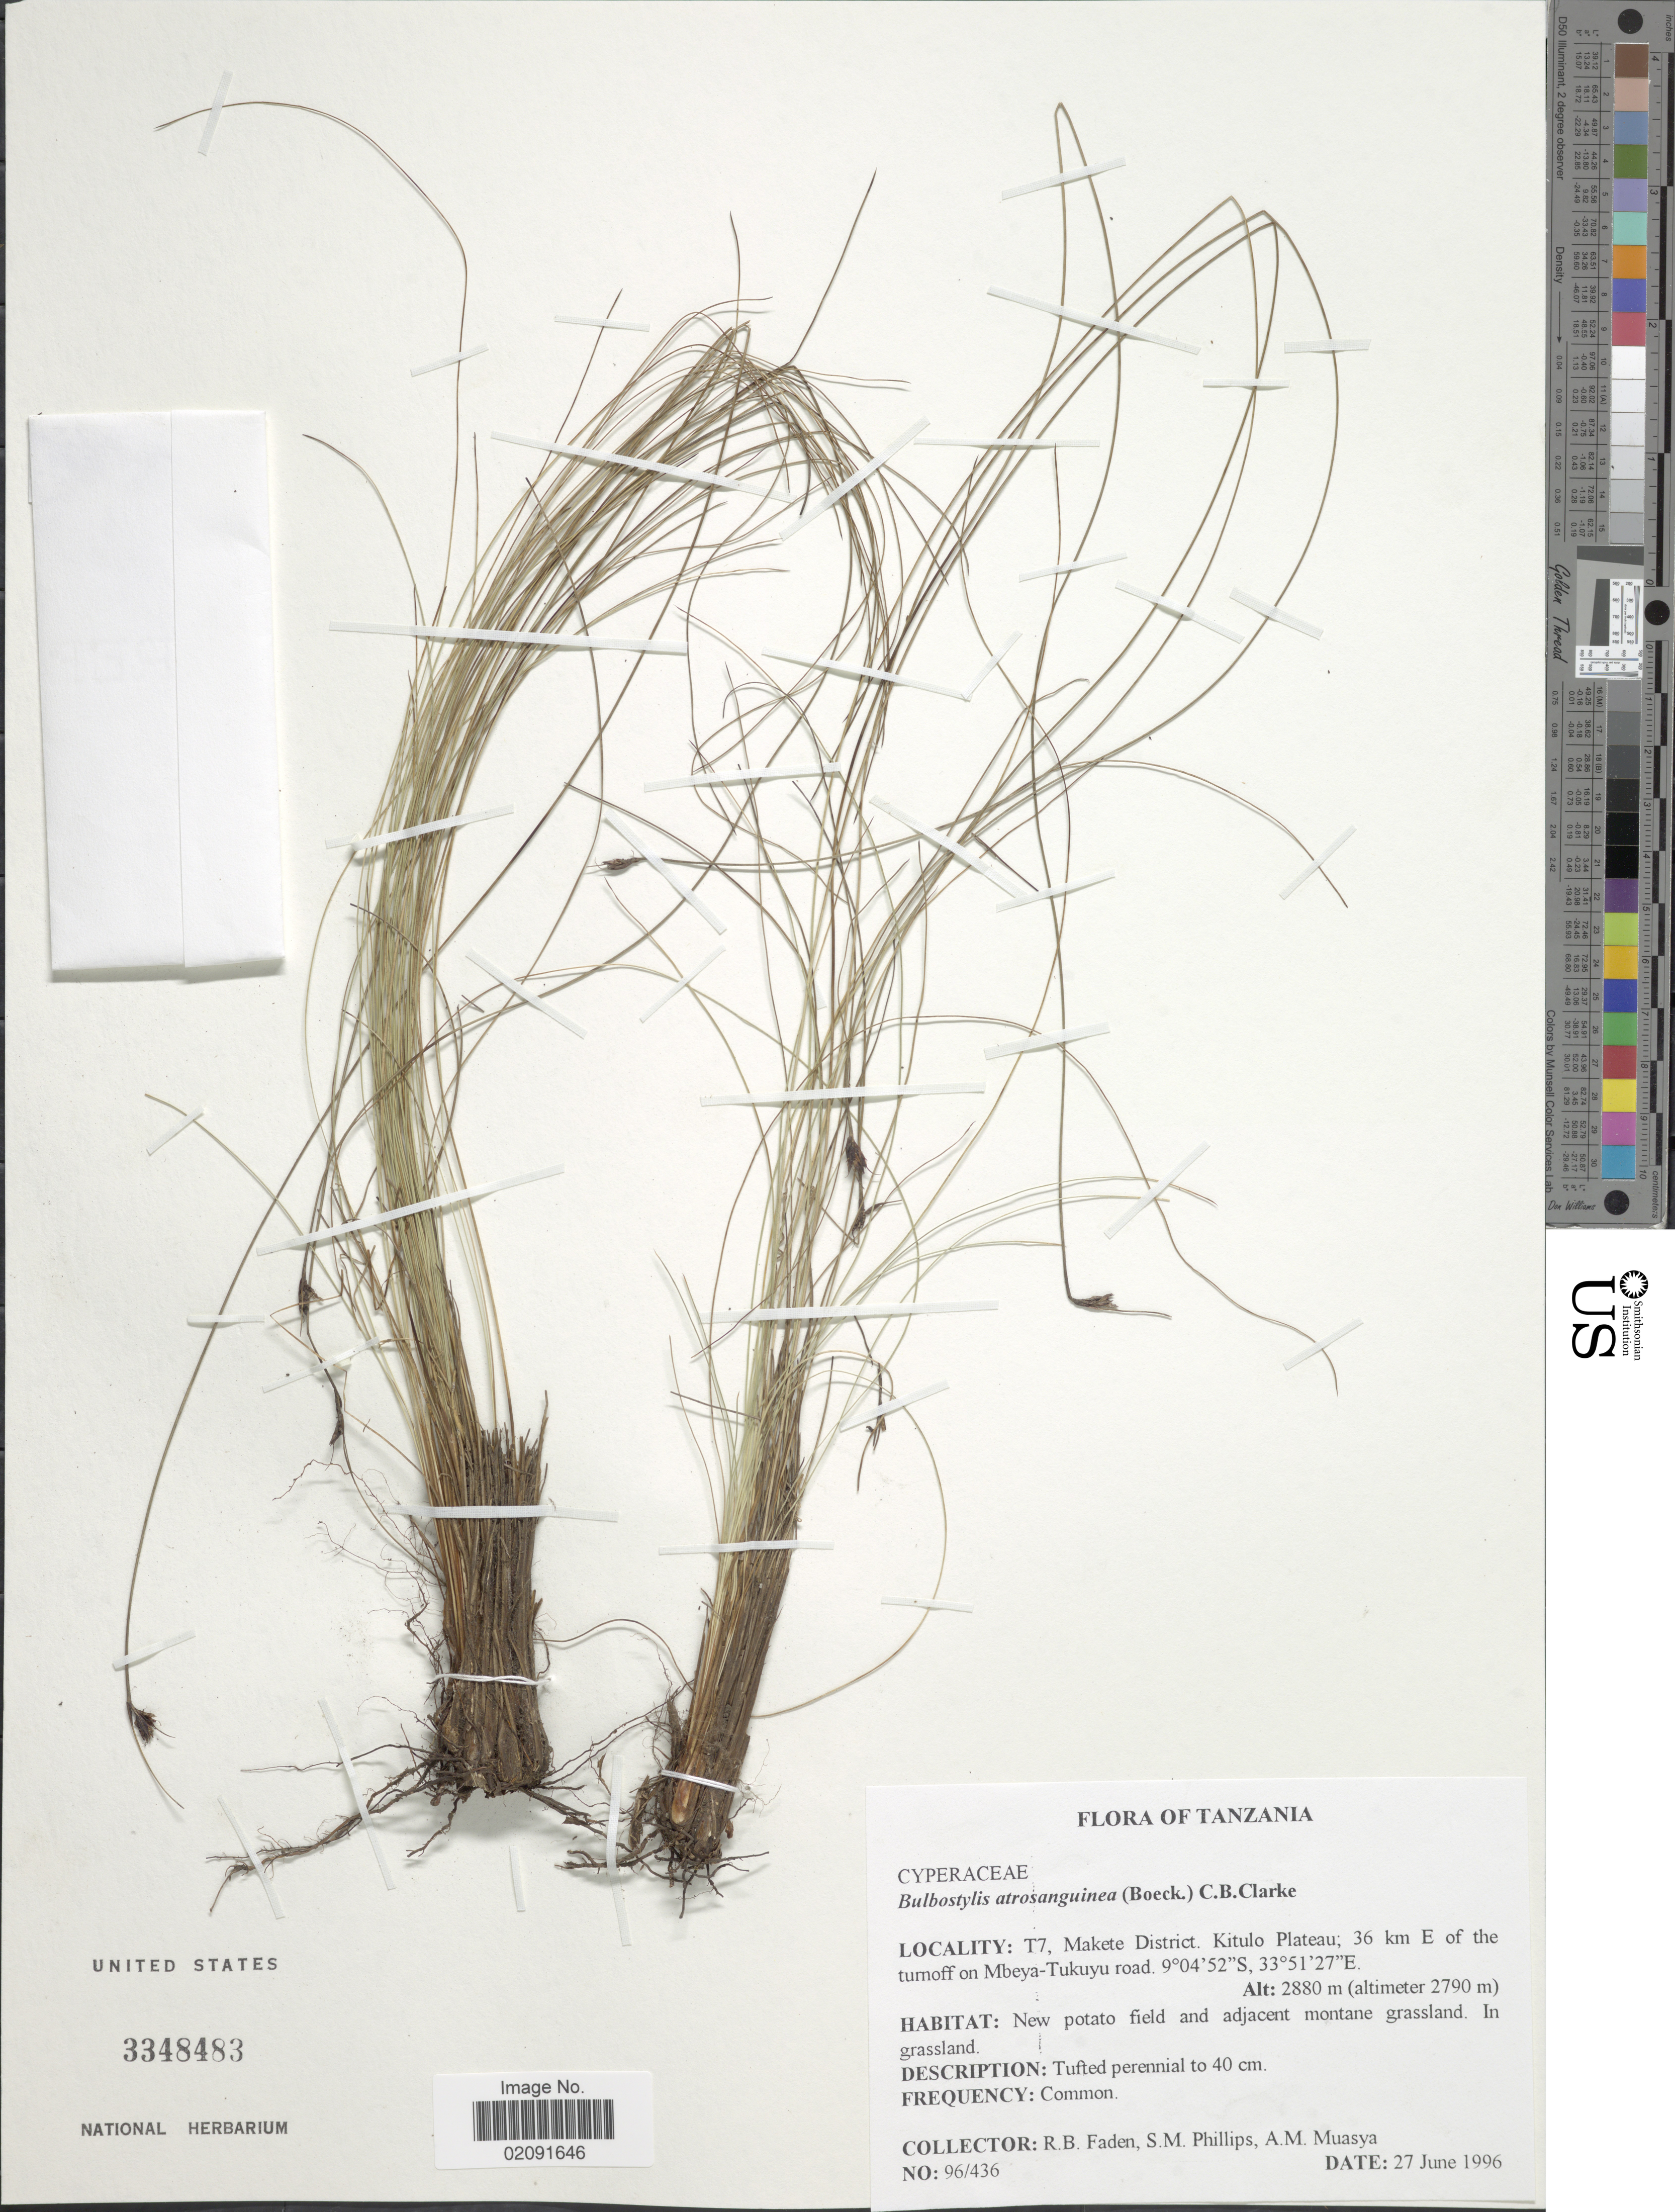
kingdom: Plantae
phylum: Tracheophyta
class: Liliopsida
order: Poales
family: Cyperaceae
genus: Bulbostylis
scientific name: Bulbostylis atrosanguinea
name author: (Boeckeler) C.B. Clarke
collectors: R. B. Faden, S. M. Phillips & A. Muasya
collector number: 96/436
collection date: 1996-06-27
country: Tanzania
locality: T7, Makate District. Kitulo Plateau; 36 km E of the turnoff on Mbeya-Tukuyu road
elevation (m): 2880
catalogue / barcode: US 3348483